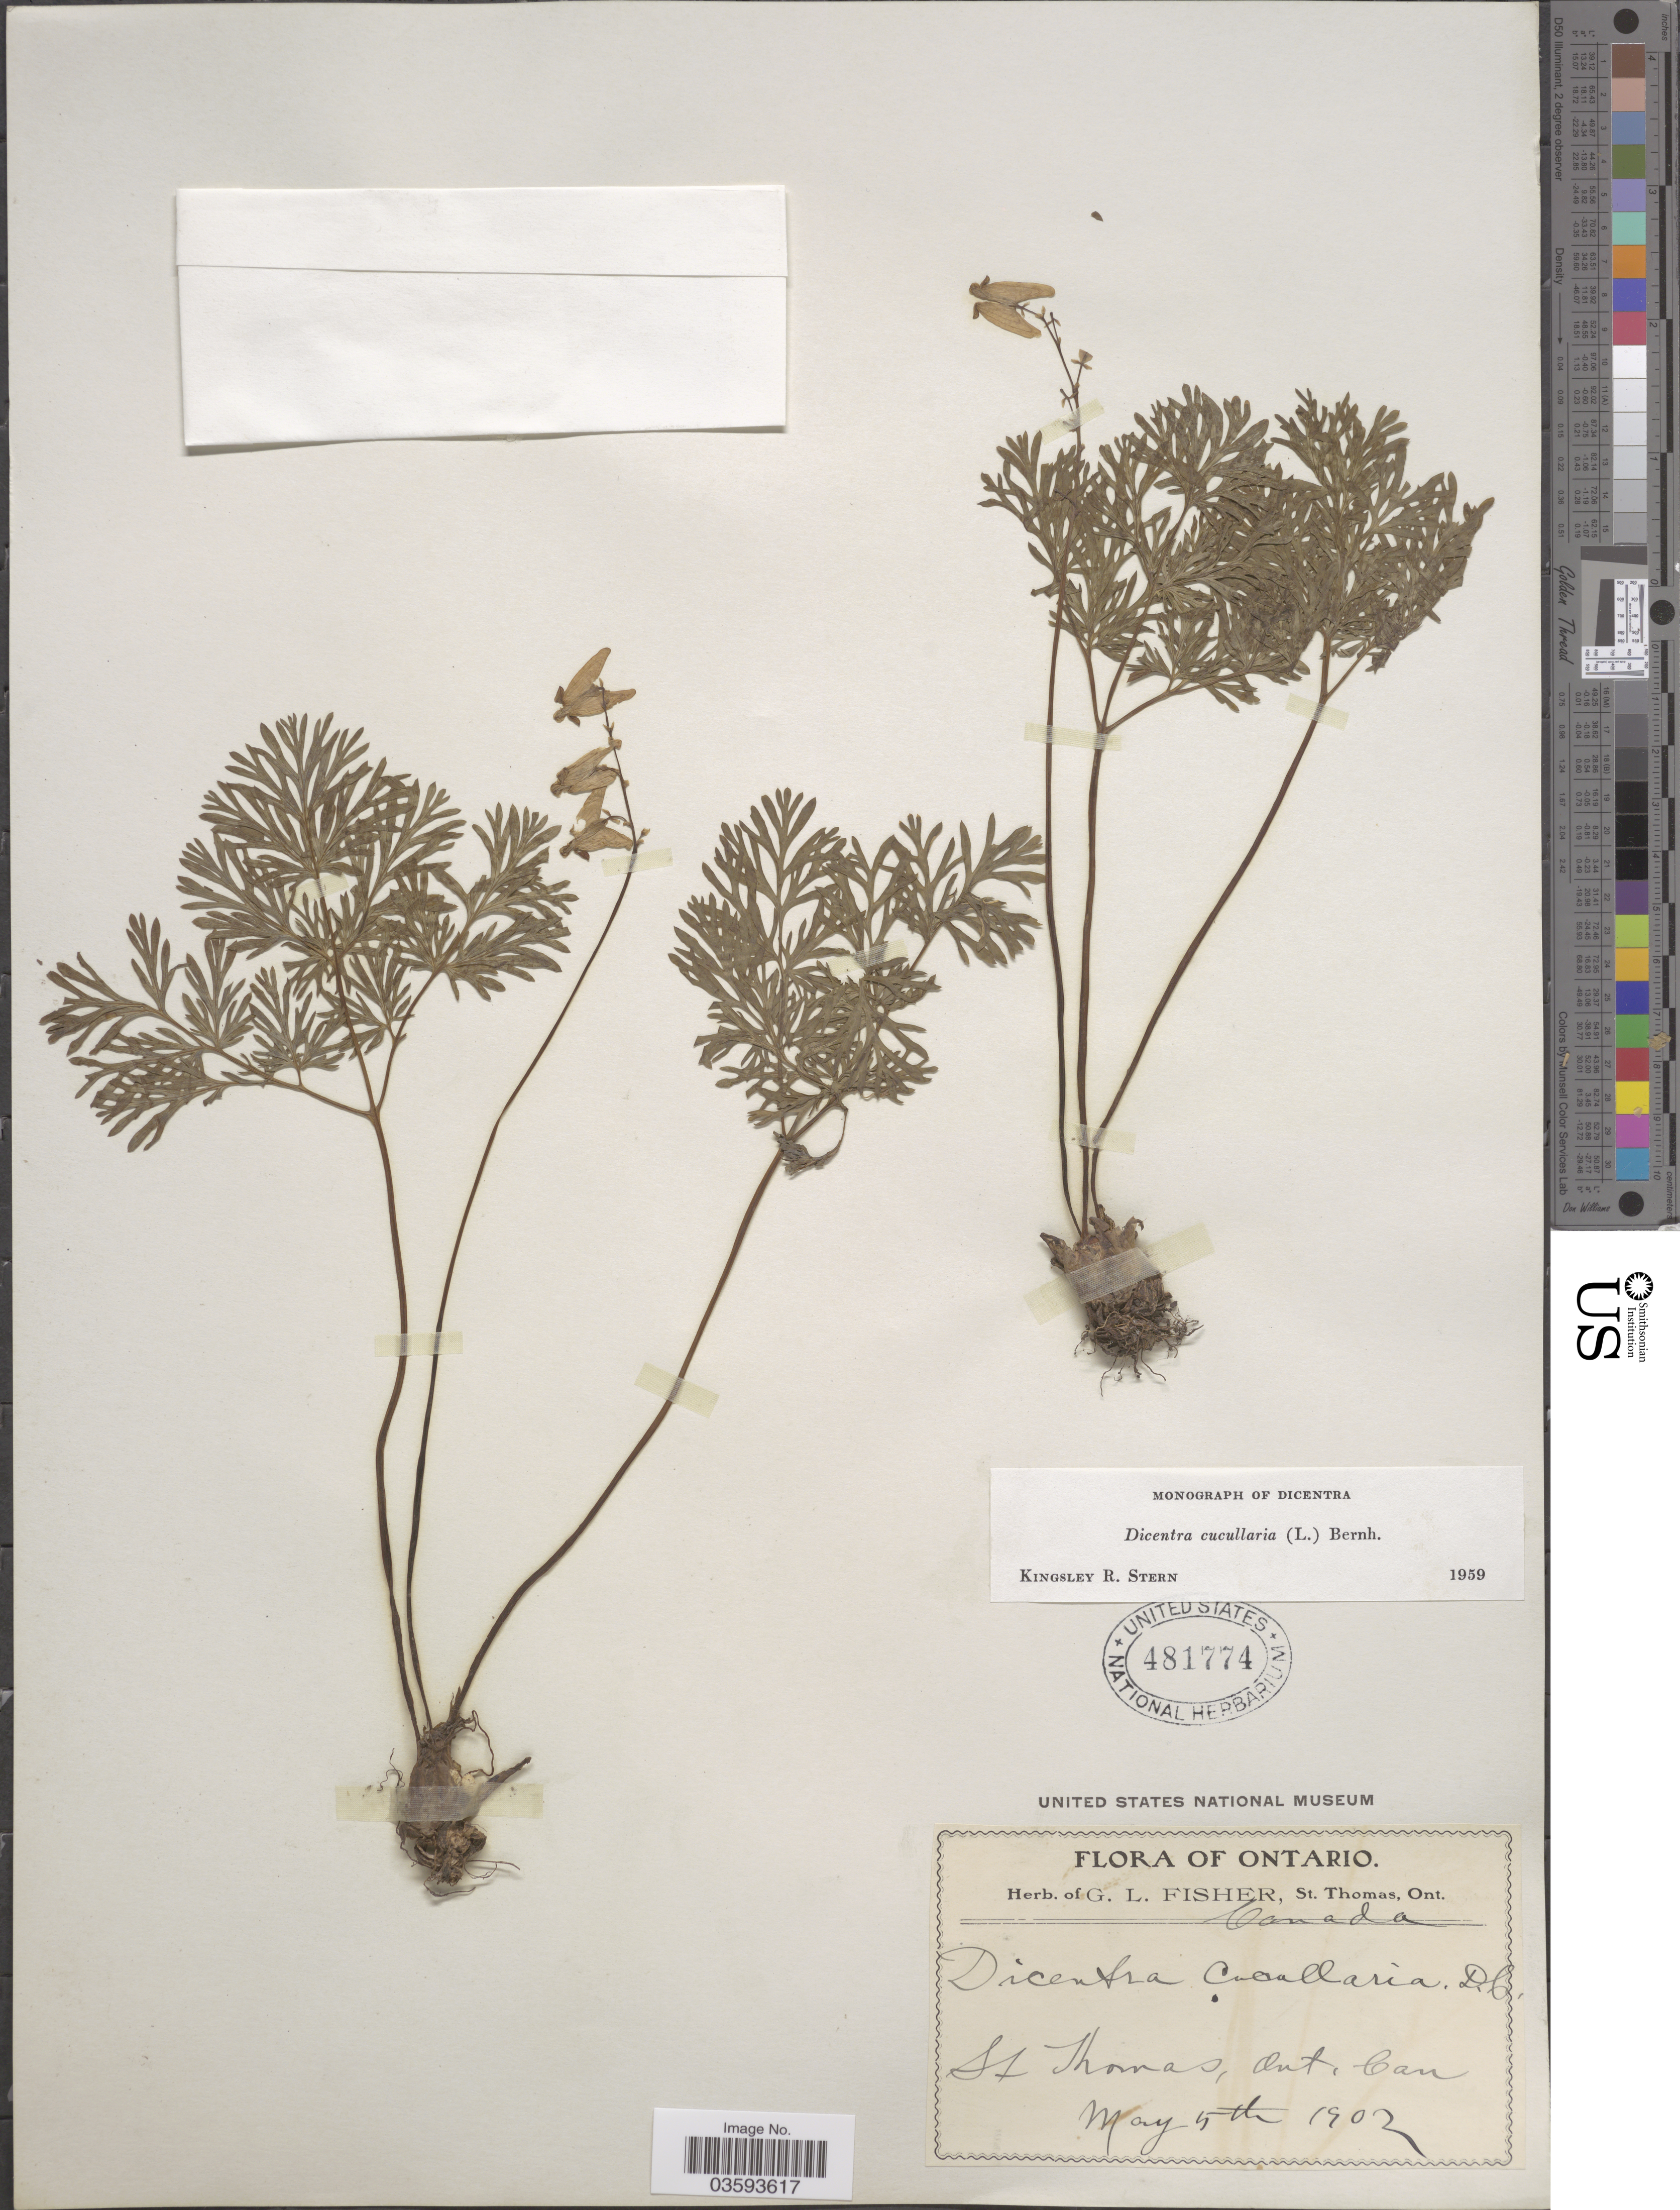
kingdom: Plantae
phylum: Tracheophyta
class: Magnoliopsida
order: Ranunculales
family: Papaveraceae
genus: Dicentra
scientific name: Dicentra cucullaria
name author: (L.) Bernh.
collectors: ex herb. Geo L. Fisher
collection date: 1902-05-05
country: Canada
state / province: Ontario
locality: St Thomas.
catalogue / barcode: US 481774